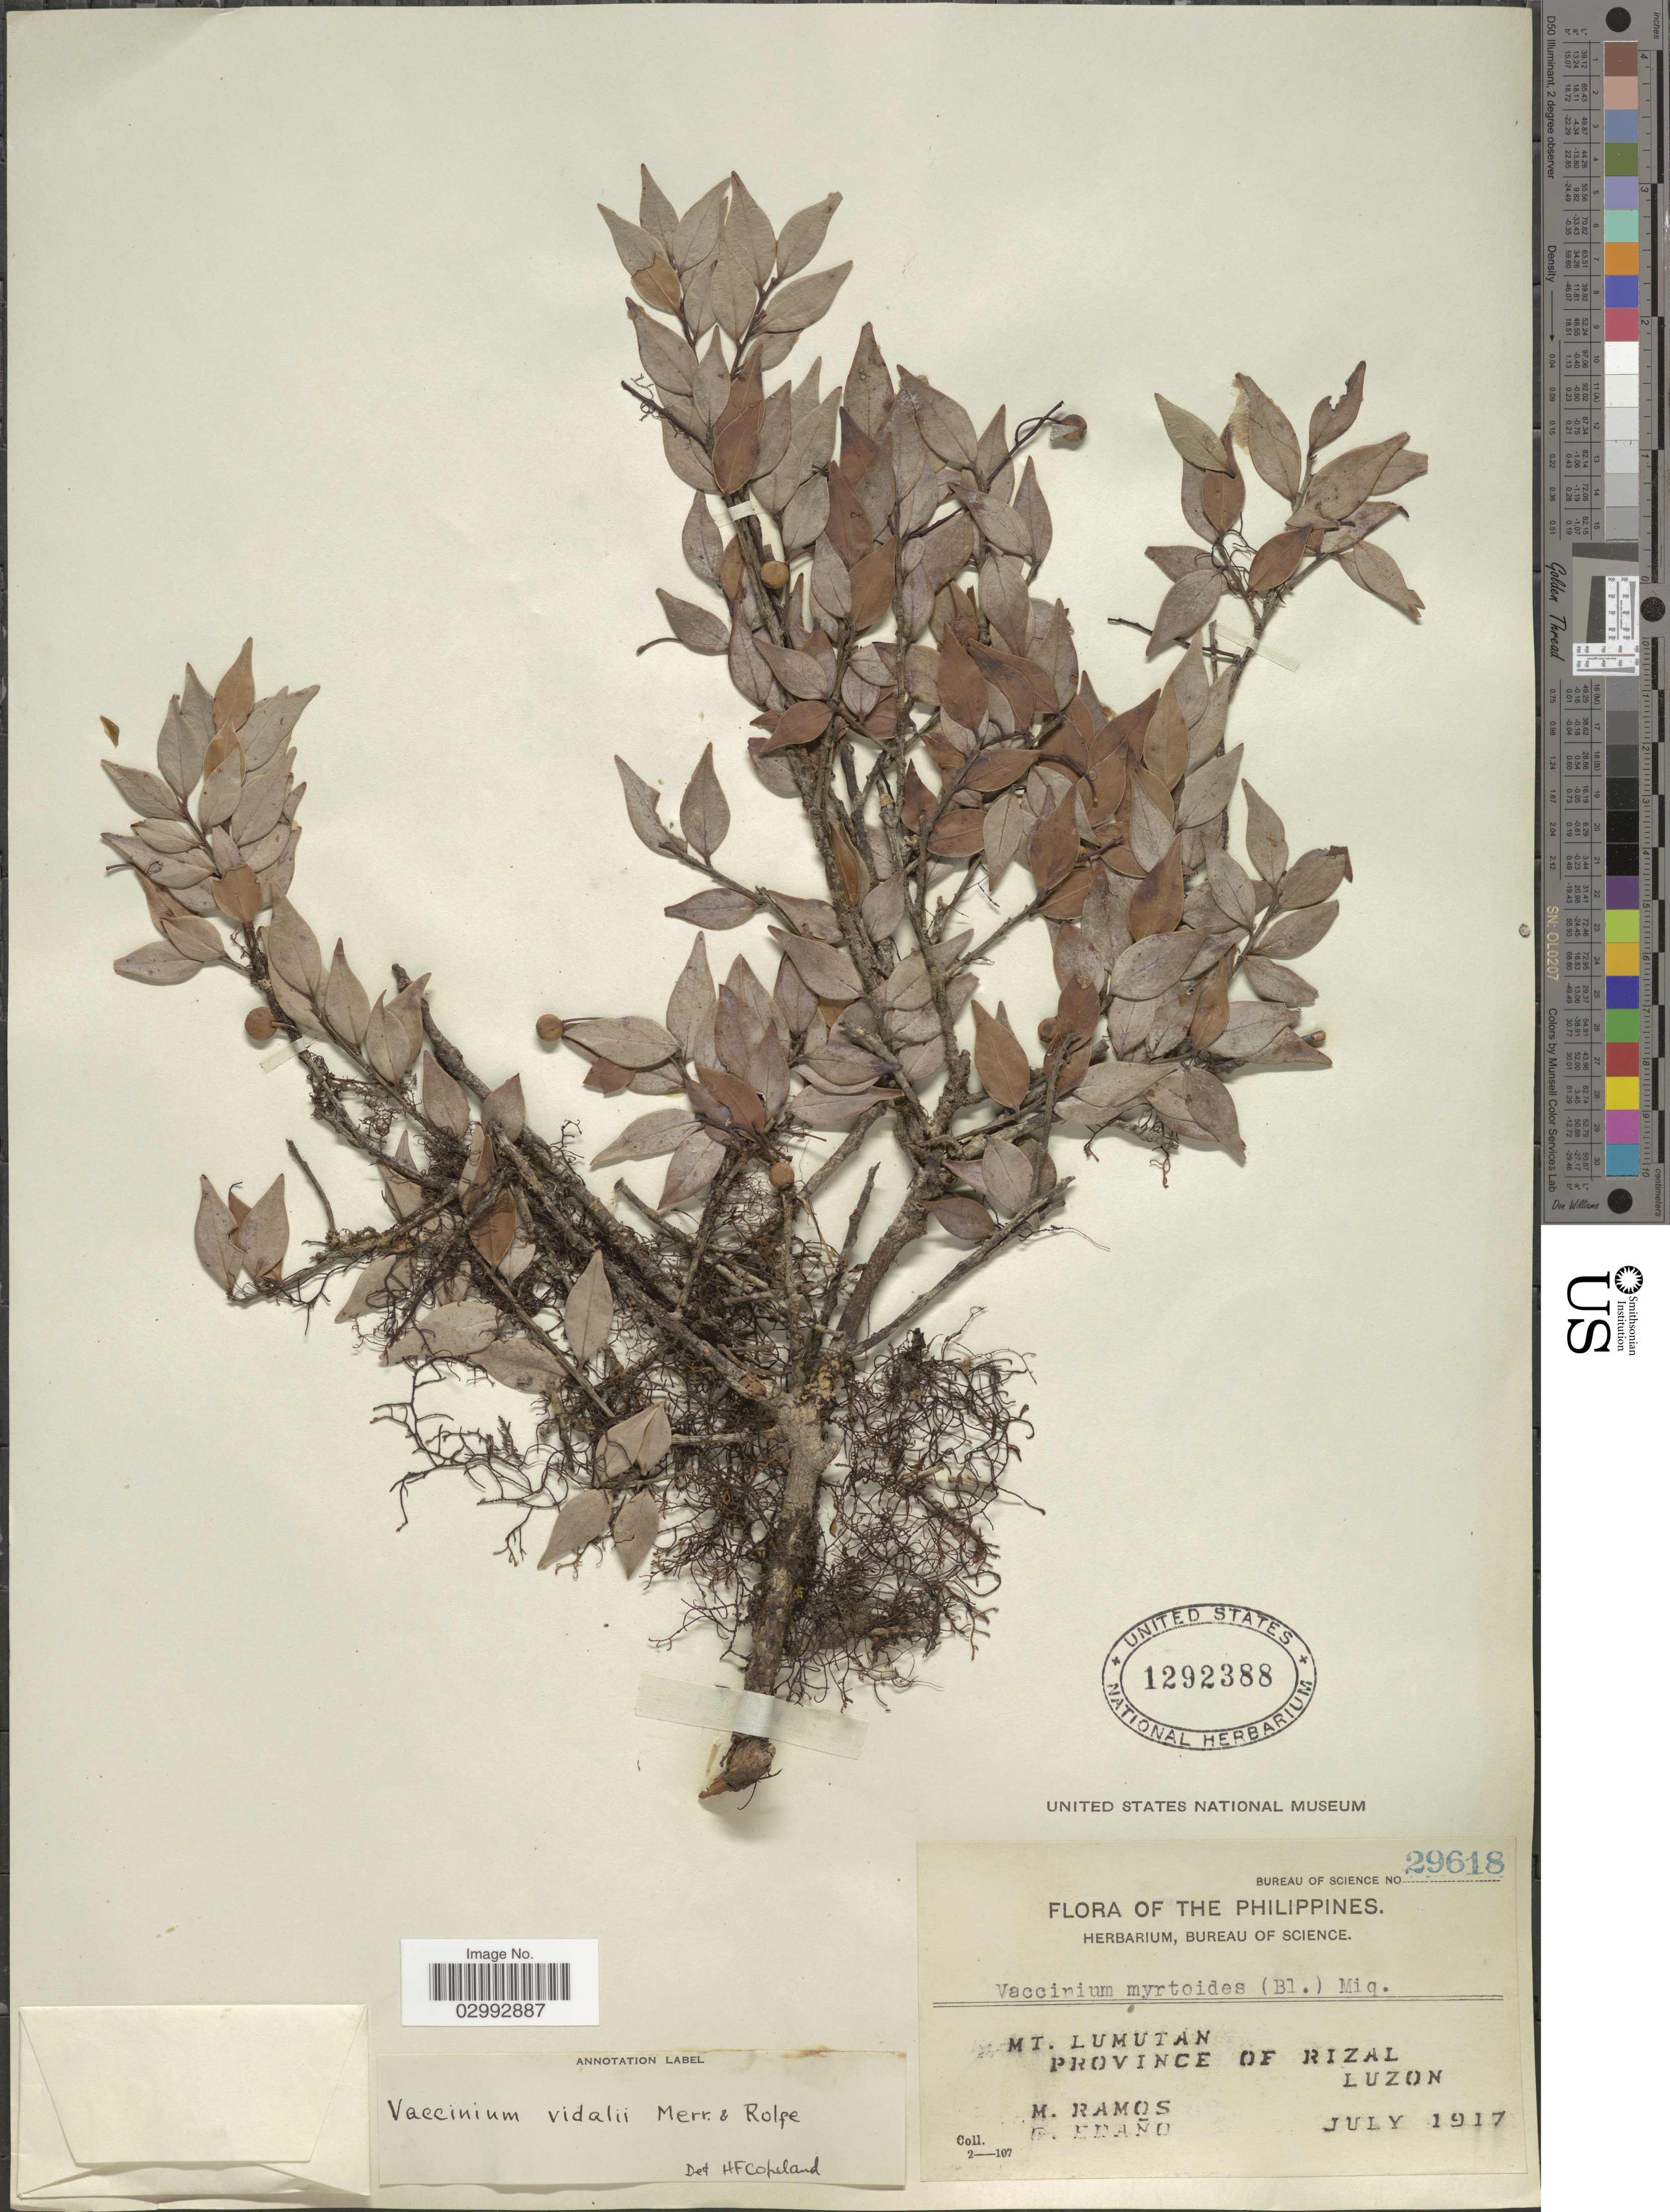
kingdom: Plantae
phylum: Tracheophyta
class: Magnoliopsida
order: Ericales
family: Ericaceae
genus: Vaccinium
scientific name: Vaccinium vidalii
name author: Merr. & Rolfe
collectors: M. Ramos & G. Edaño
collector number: Bureau of Science 29618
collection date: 1917-07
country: Philippines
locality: Mt. Lumutan, Province of Rizal, Luzon.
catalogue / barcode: US 1292388